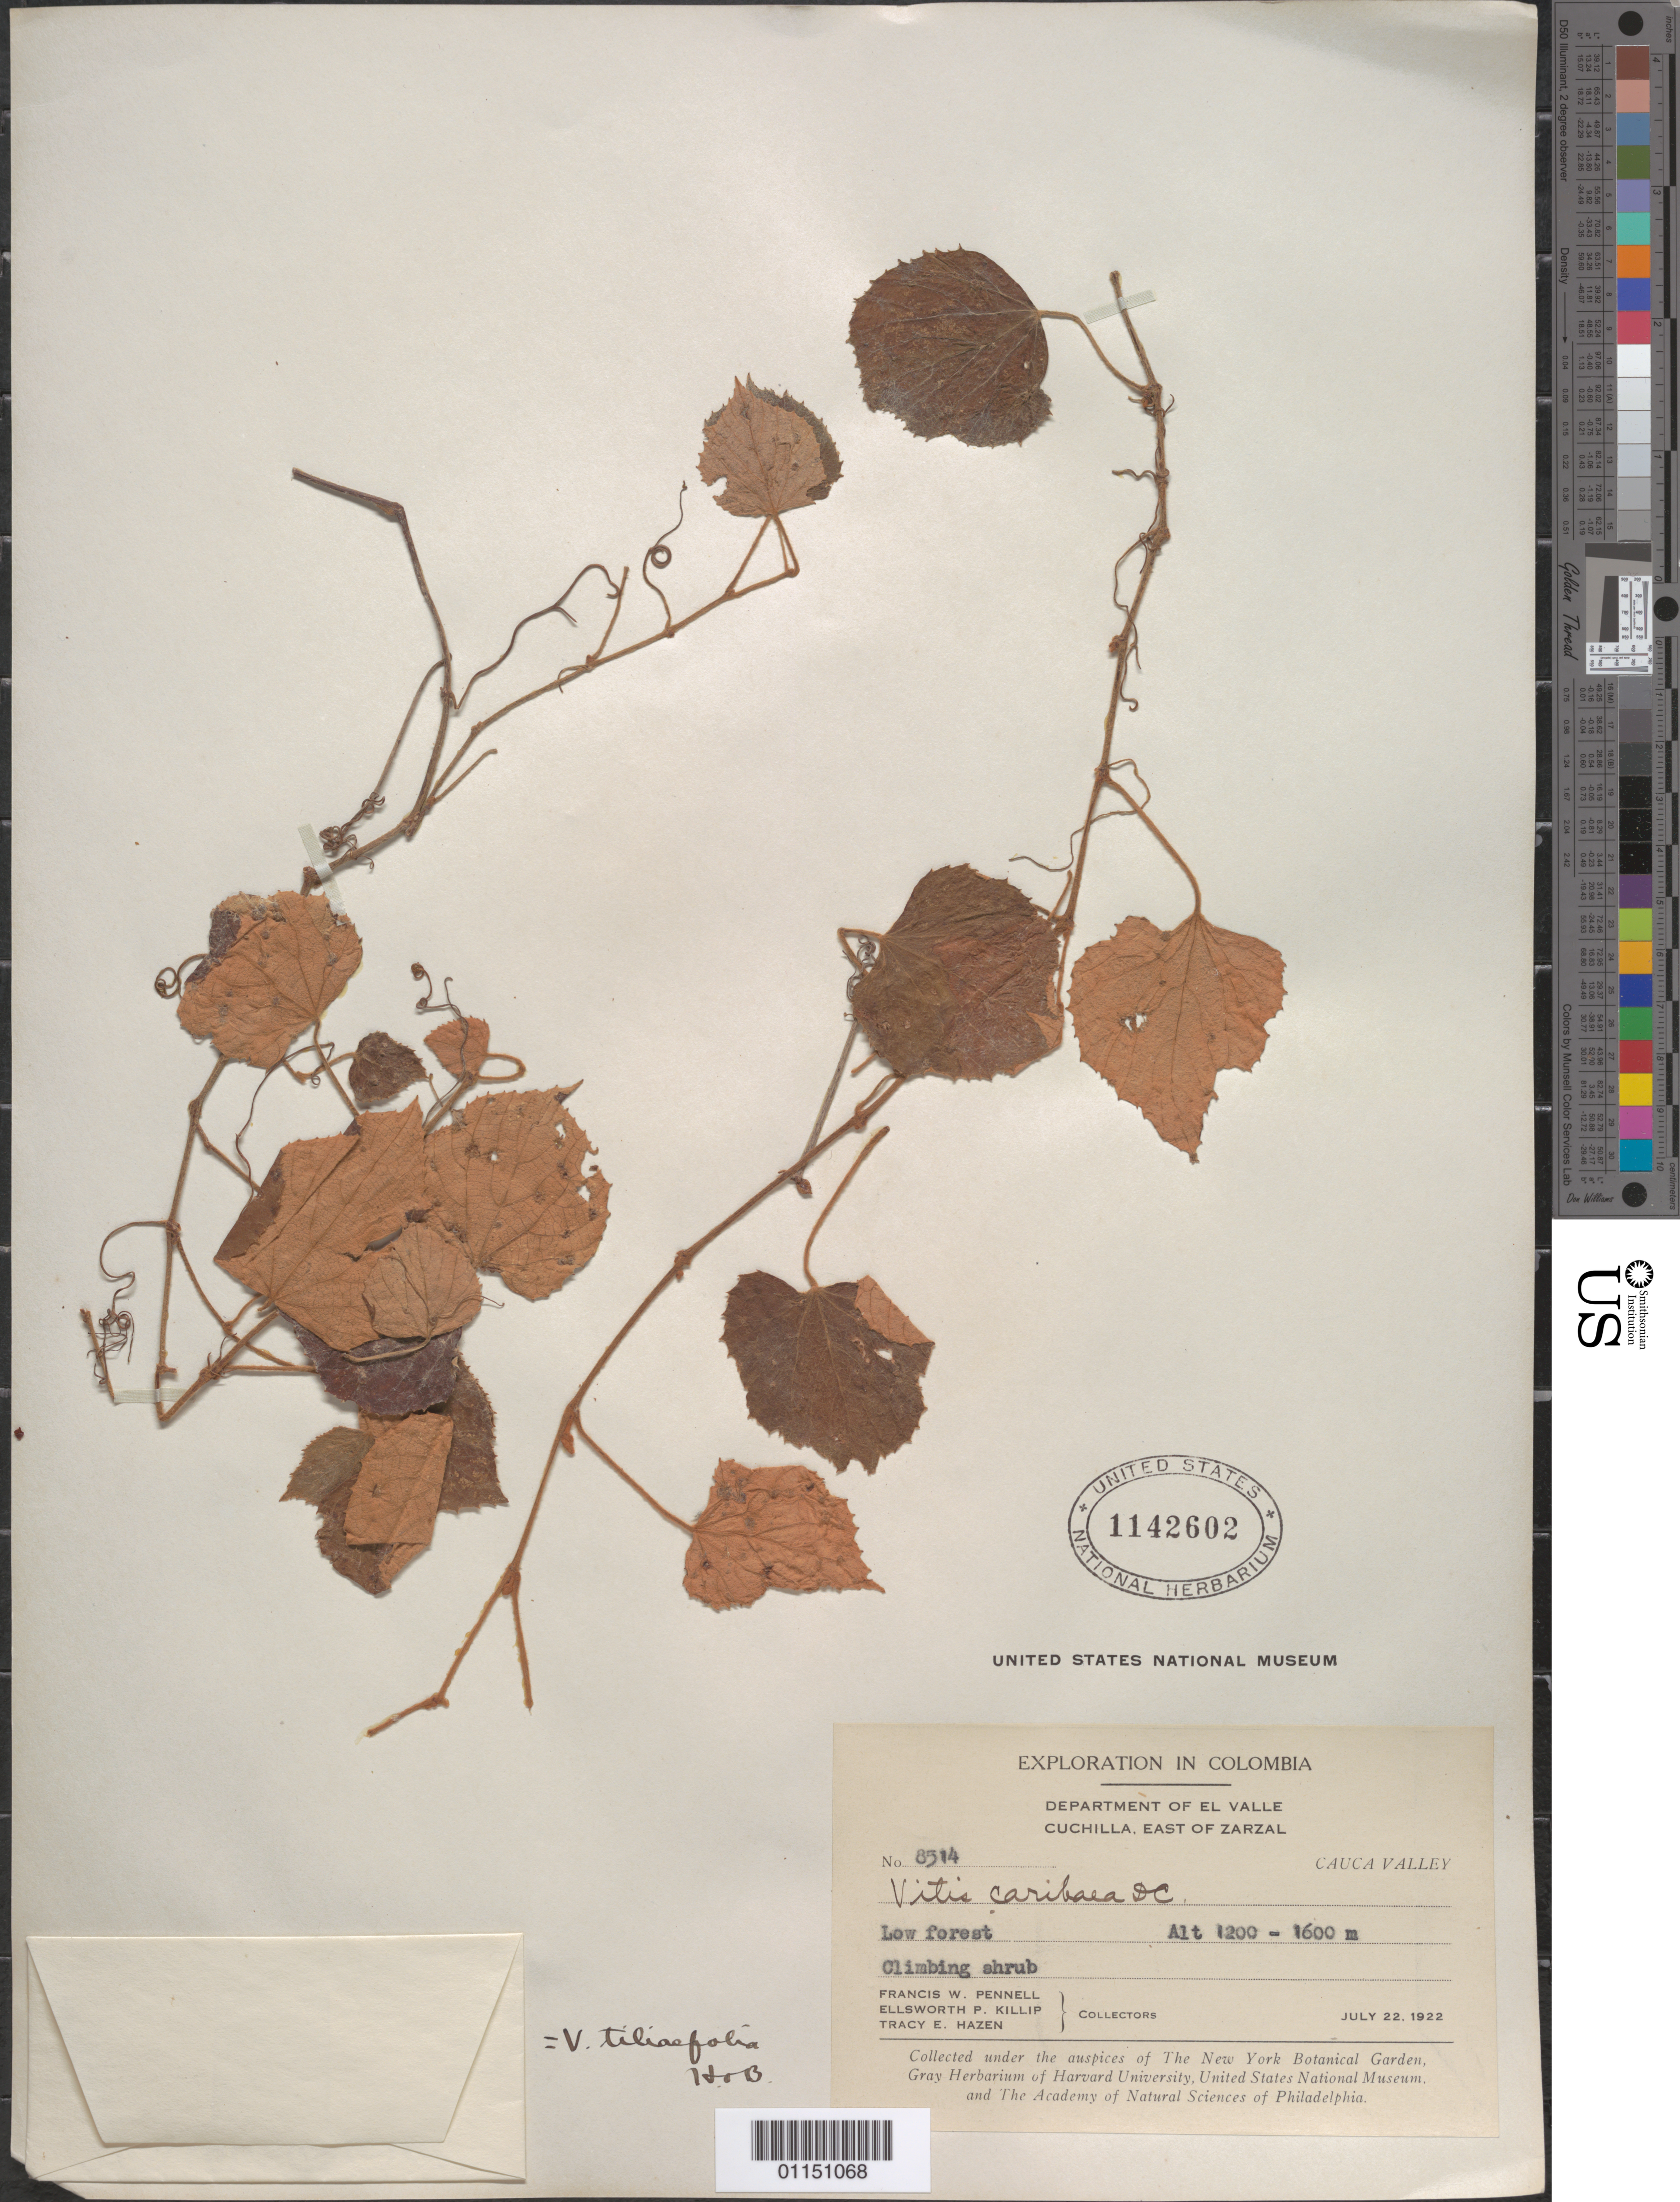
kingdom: Plantae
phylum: Tracheophyta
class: Magnoliopsida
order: Vitales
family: Vitaceae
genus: Vitis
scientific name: Vitis tiliaefolia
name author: Willd.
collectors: F. W. Pennell, E. P. Killip & T. E. Hazen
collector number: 8314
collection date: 1922-07-22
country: Colombia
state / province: Valle del Cauca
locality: Cuchilla. E of Zarzal. Cauca Valley.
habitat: Low forest. Climbing shrub.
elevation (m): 1200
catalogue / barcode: US 1142602